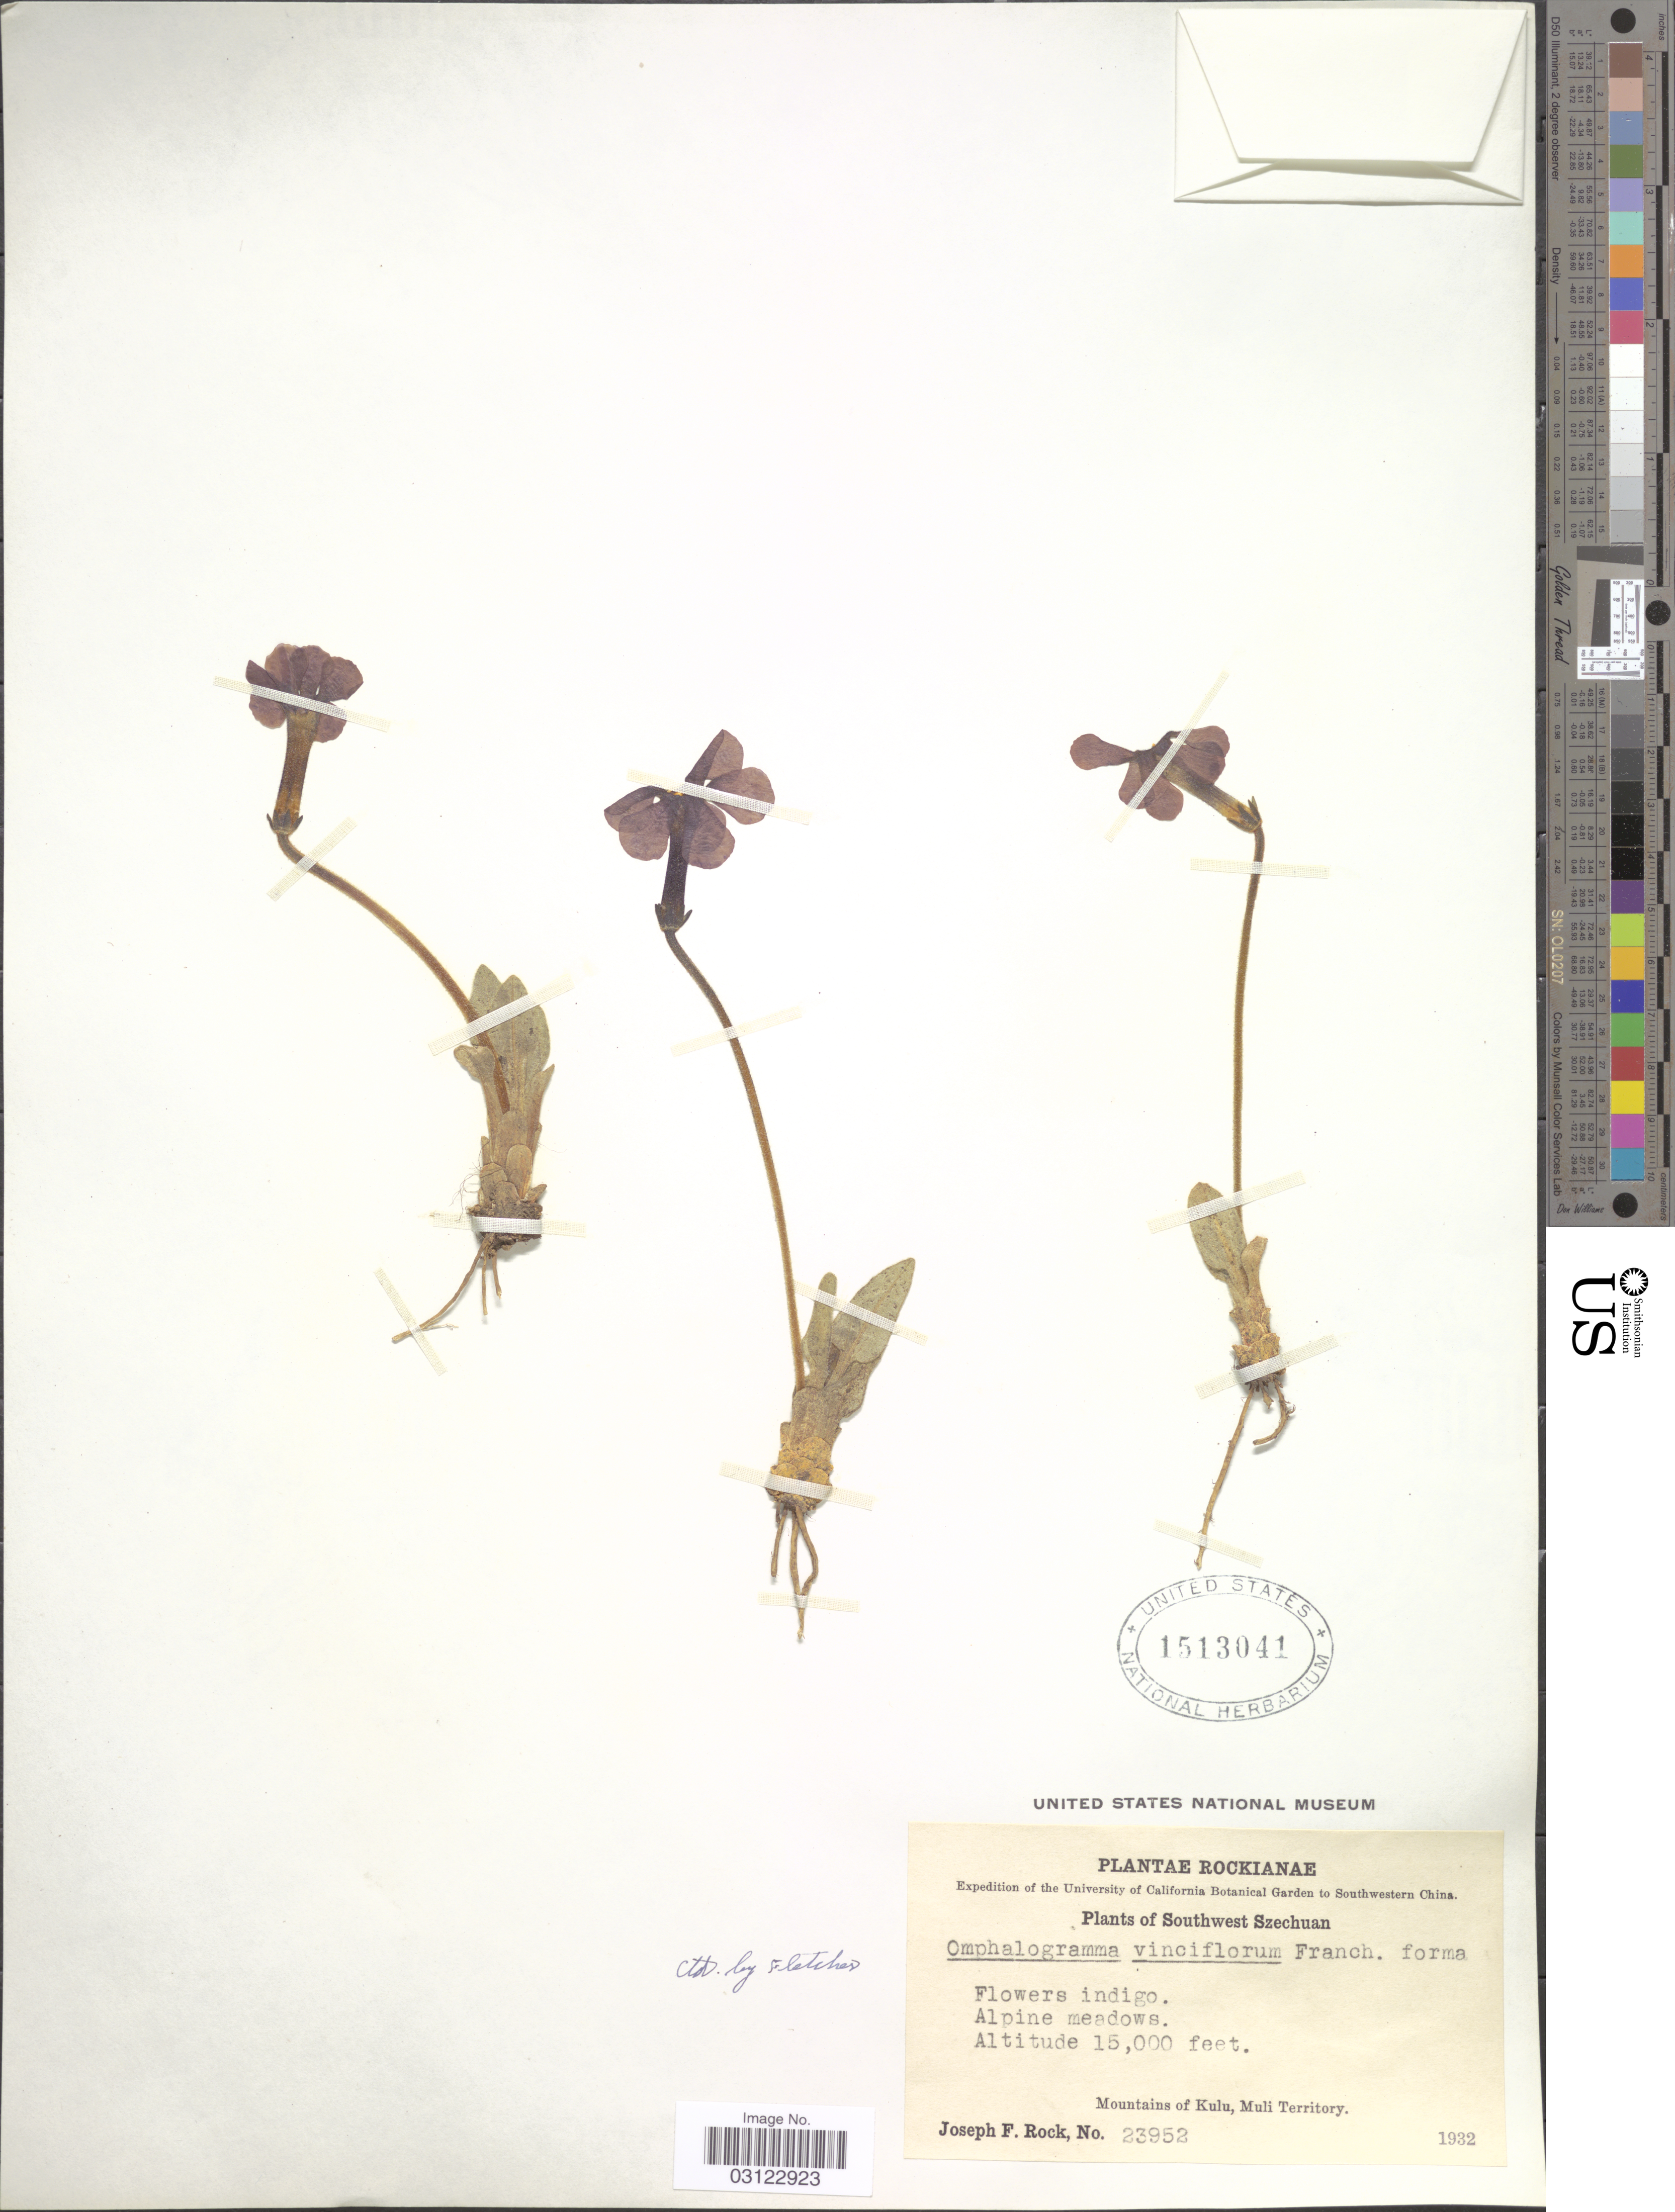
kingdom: Plantae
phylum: Tracheophyta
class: Magnoliopsida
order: Ericales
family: Primulaceae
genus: Omphalogramma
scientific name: Omphalogramma vinciflorum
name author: (Franch.) Franch.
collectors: J. F. Rock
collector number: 23952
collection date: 1932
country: China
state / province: Sichuan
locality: Southwestern China. Southwest Szechuan. Alpine meadows. Mountains of Kulu, Muli Territory.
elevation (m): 4572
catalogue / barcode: US 1513041